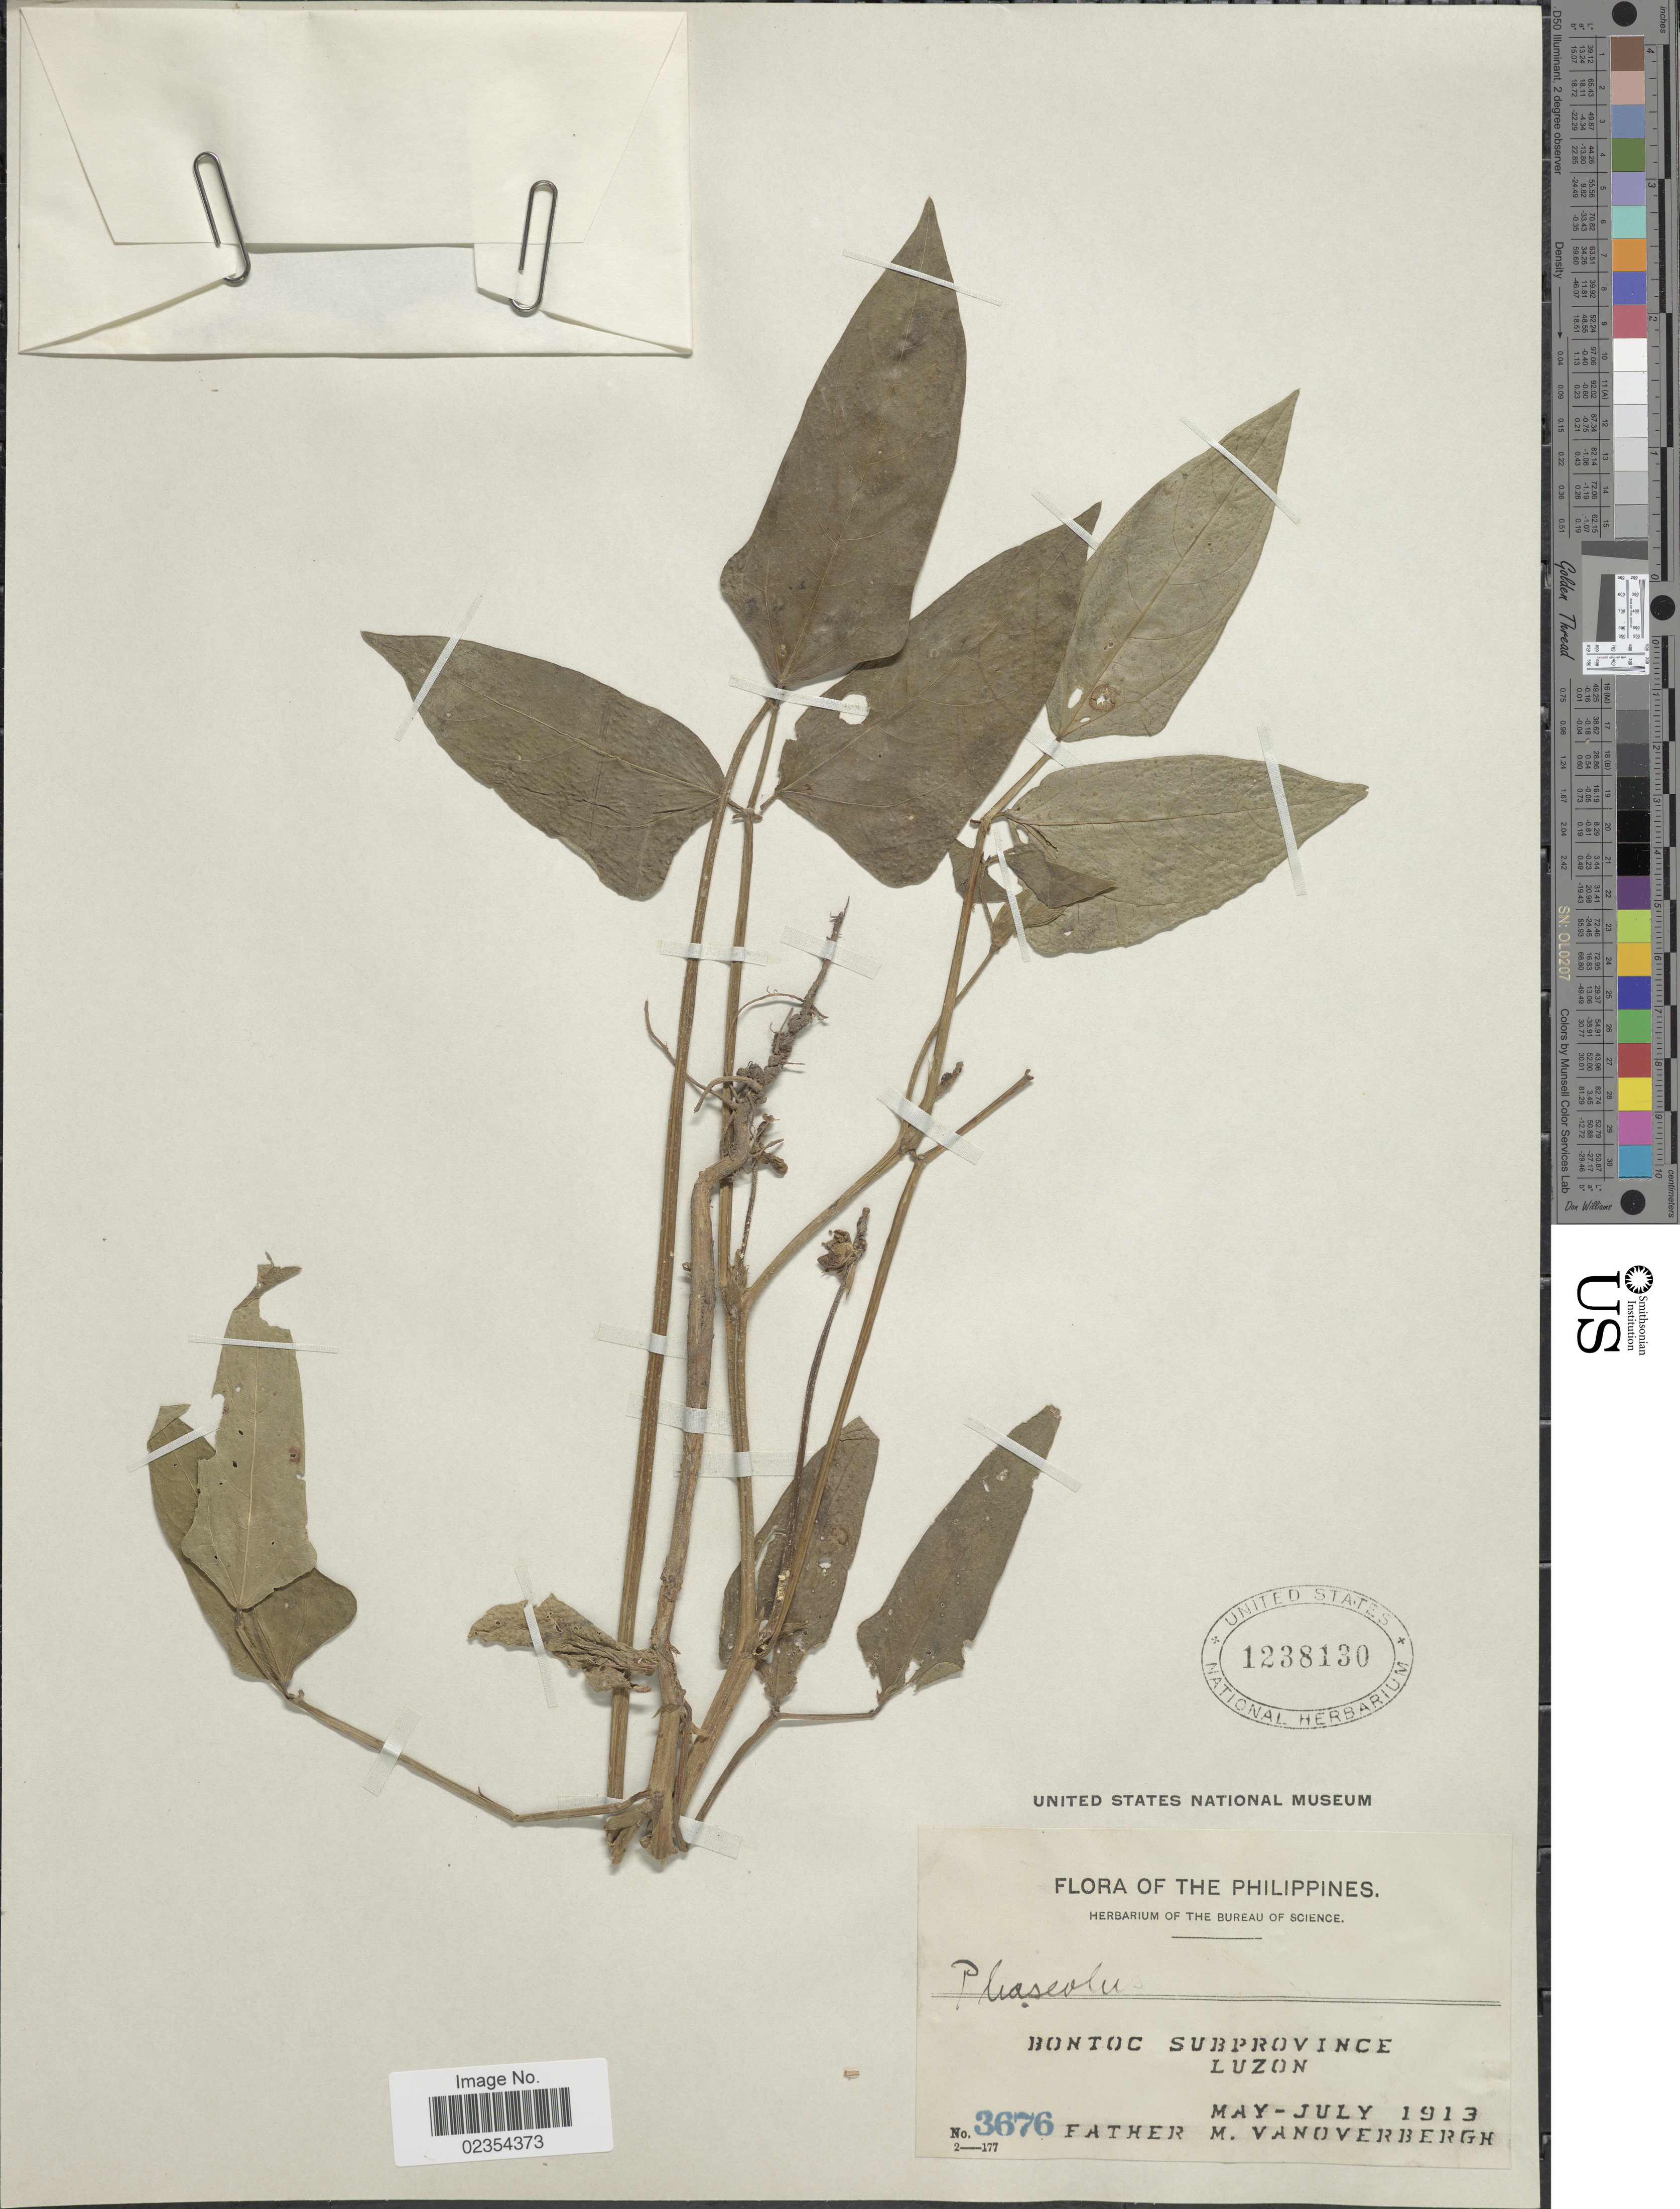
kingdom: Plantae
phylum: Tracheophyta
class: Magnoliopsida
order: Fabales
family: Fabaceae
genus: Vigna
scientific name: Vigna sp.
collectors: M. Vanoverbergh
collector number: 3676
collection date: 1913-05/1913-07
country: Philippines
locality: Bontoc Subprovince, Luzon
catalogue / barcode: US 1238130